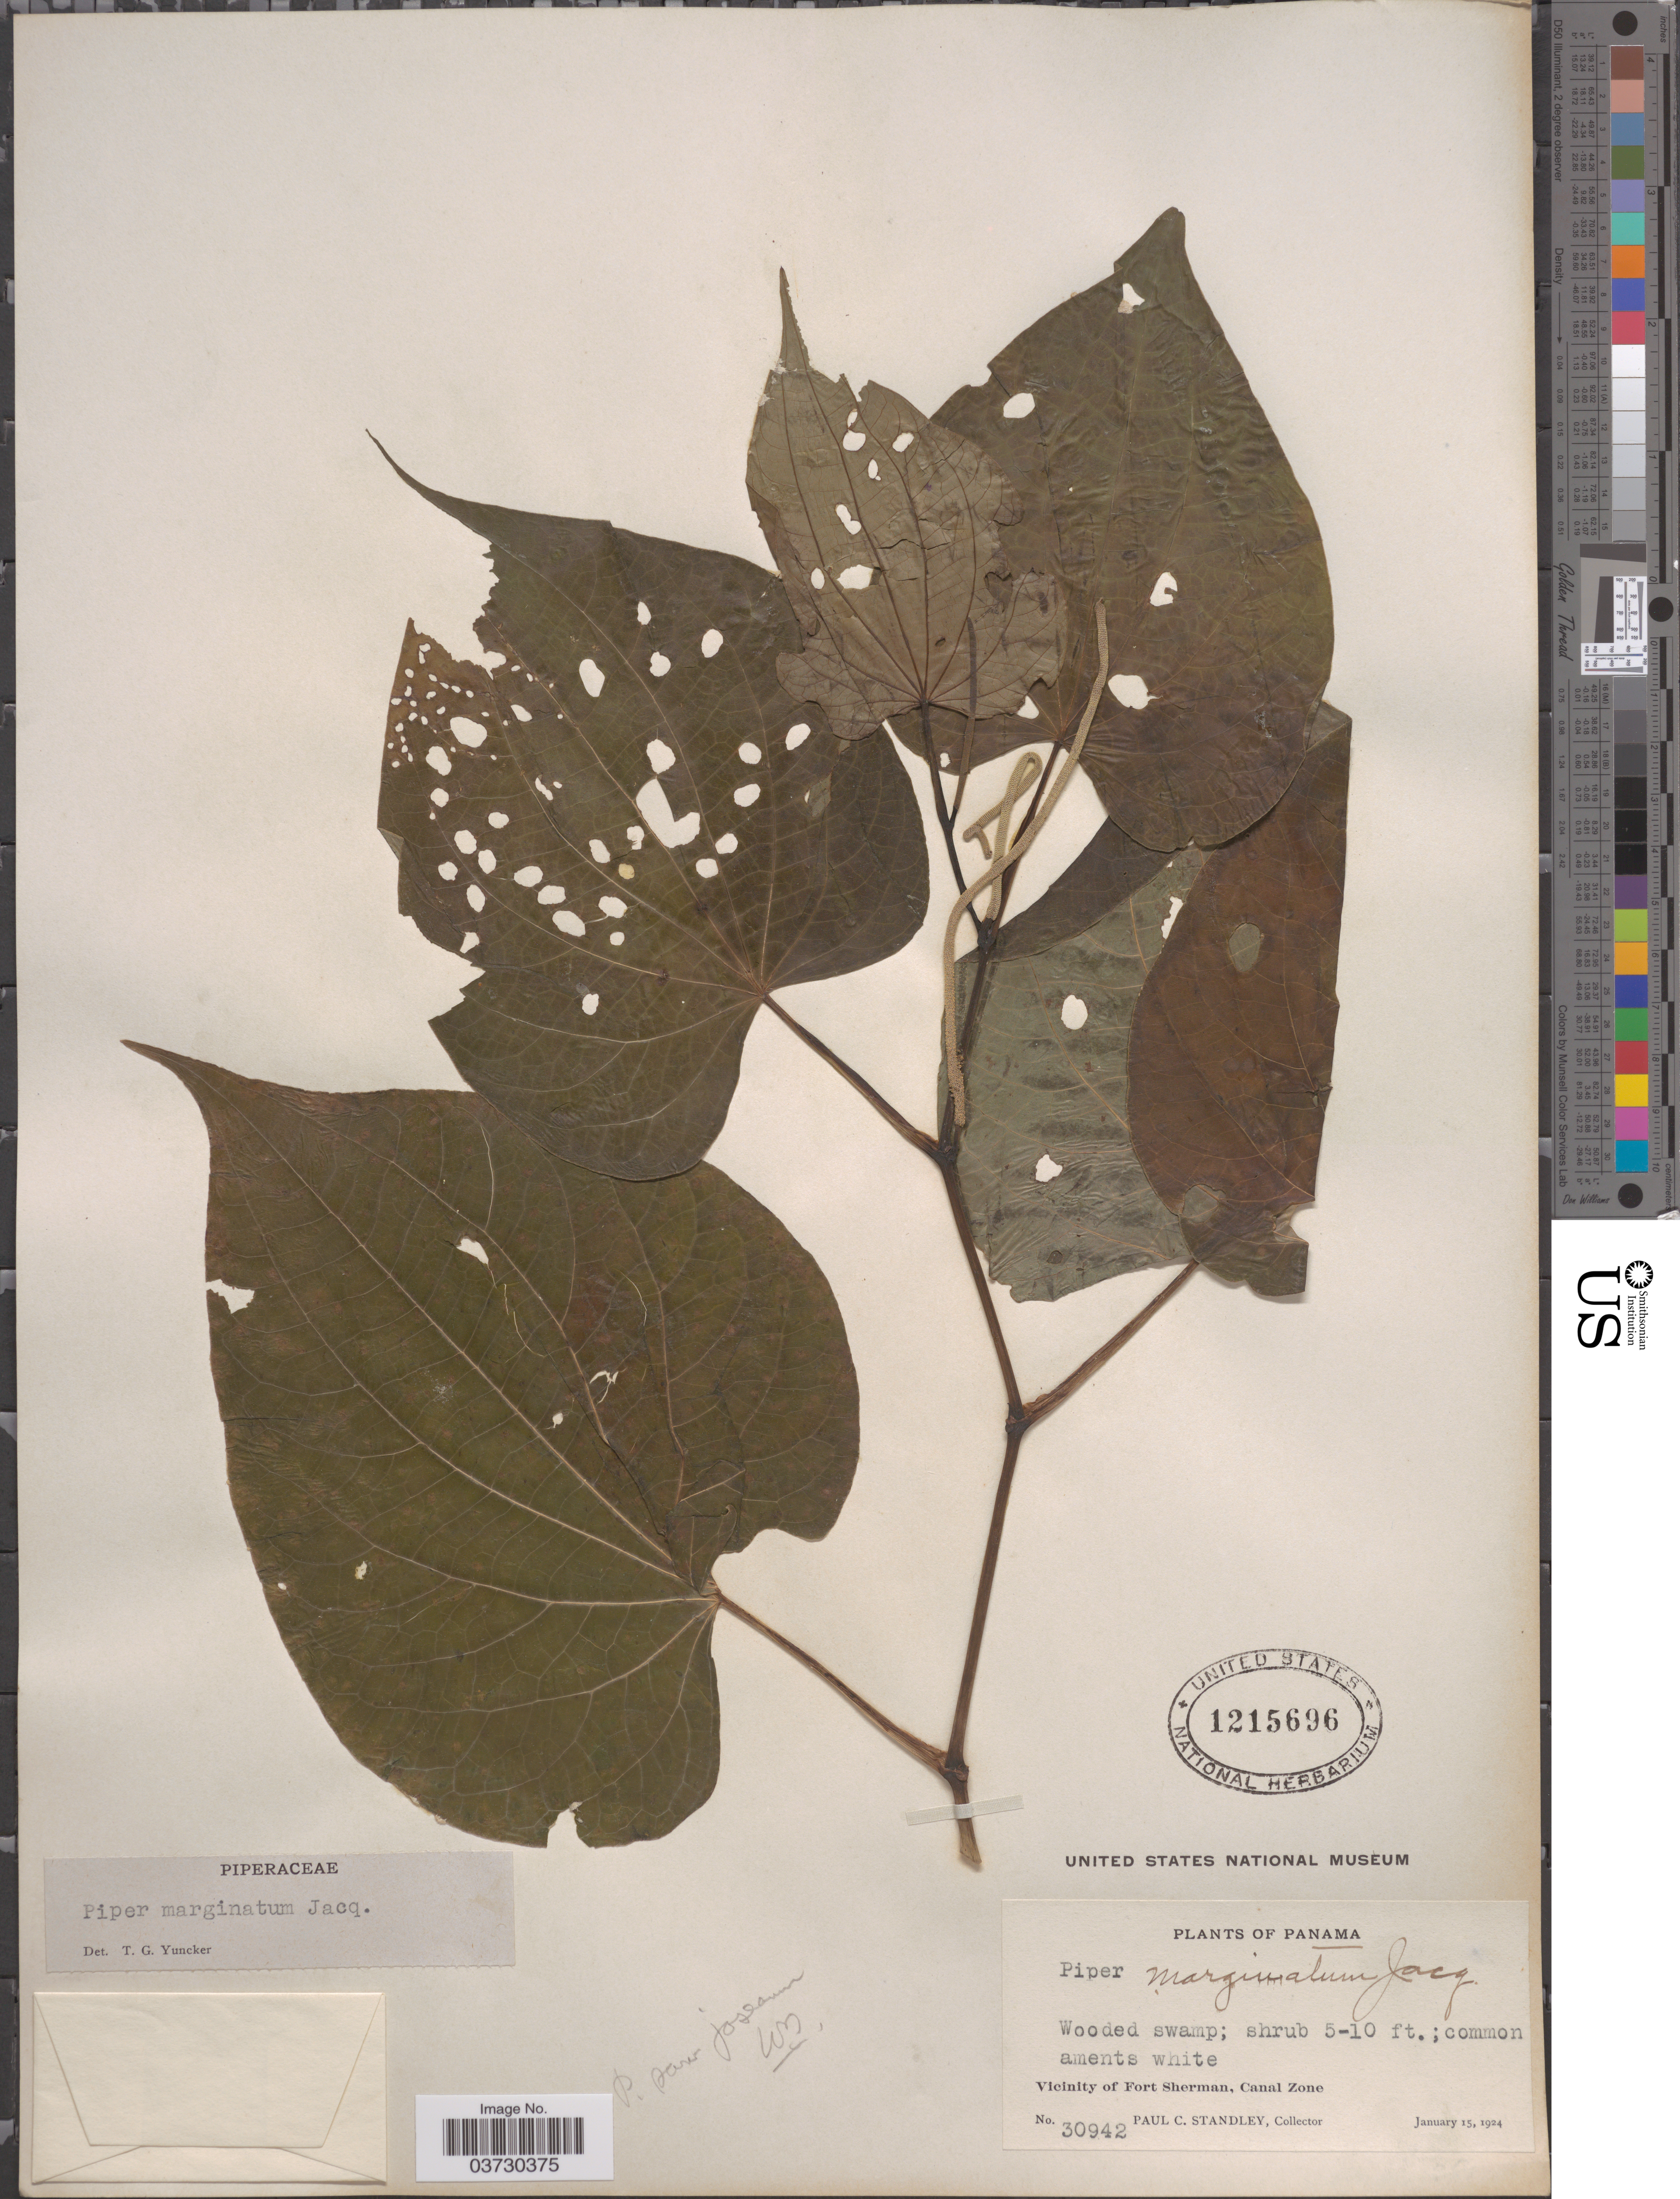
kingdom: Plantae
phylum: Tracheophyta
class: Magnoliopsida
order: Piperales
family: Piperaceae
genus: Piper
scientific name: Piper marginatum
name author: Jacq.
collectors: P. C. Standley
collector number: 30942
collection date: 1924-01-15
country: Panama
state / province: Colón / Panamá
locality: Vicinity of Fort Sherman, Canal Zone.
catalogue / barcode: US 1215696